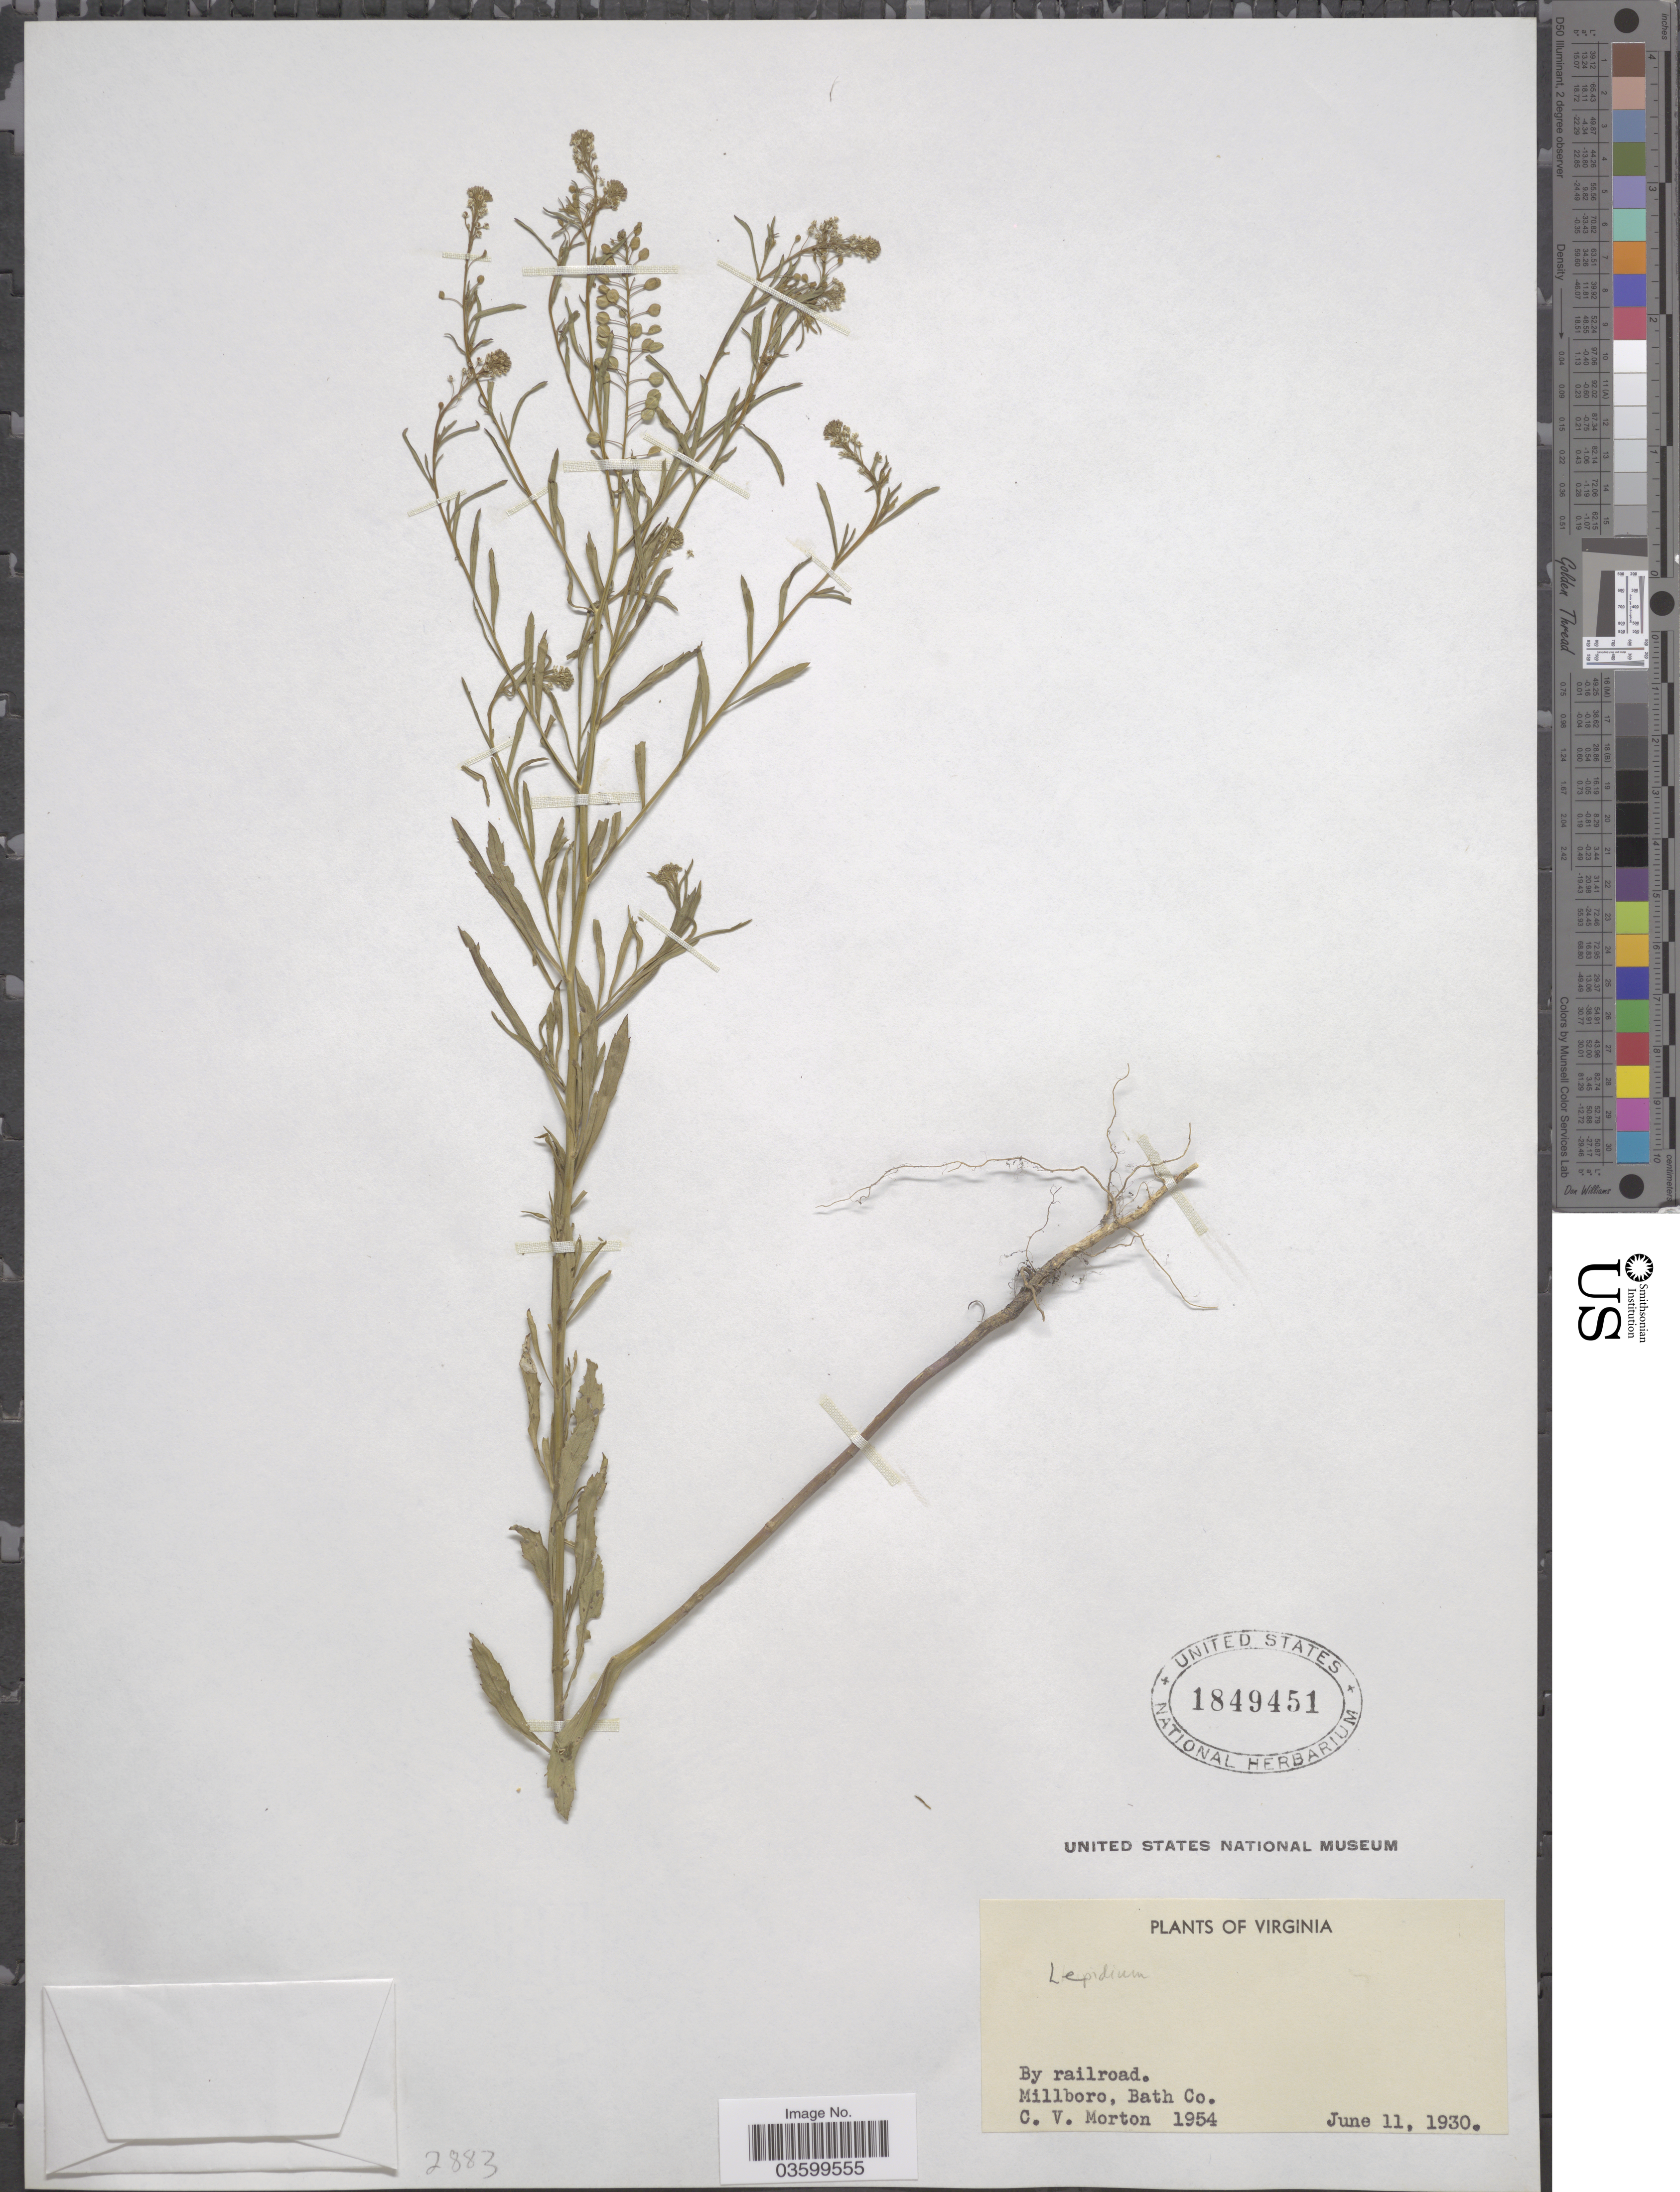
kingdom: Plantae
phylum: Tracheophyta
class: Magnoliopsida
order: Brassicales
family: Brassicaceae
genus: Lepidium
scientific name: Lepidium sp.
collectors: C. V. Morton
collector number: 1954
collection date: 1930-06-11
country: United States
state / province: Virginia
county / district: Bath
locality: By railroad. Millboro, Bath Co.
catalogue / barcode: US 1849451